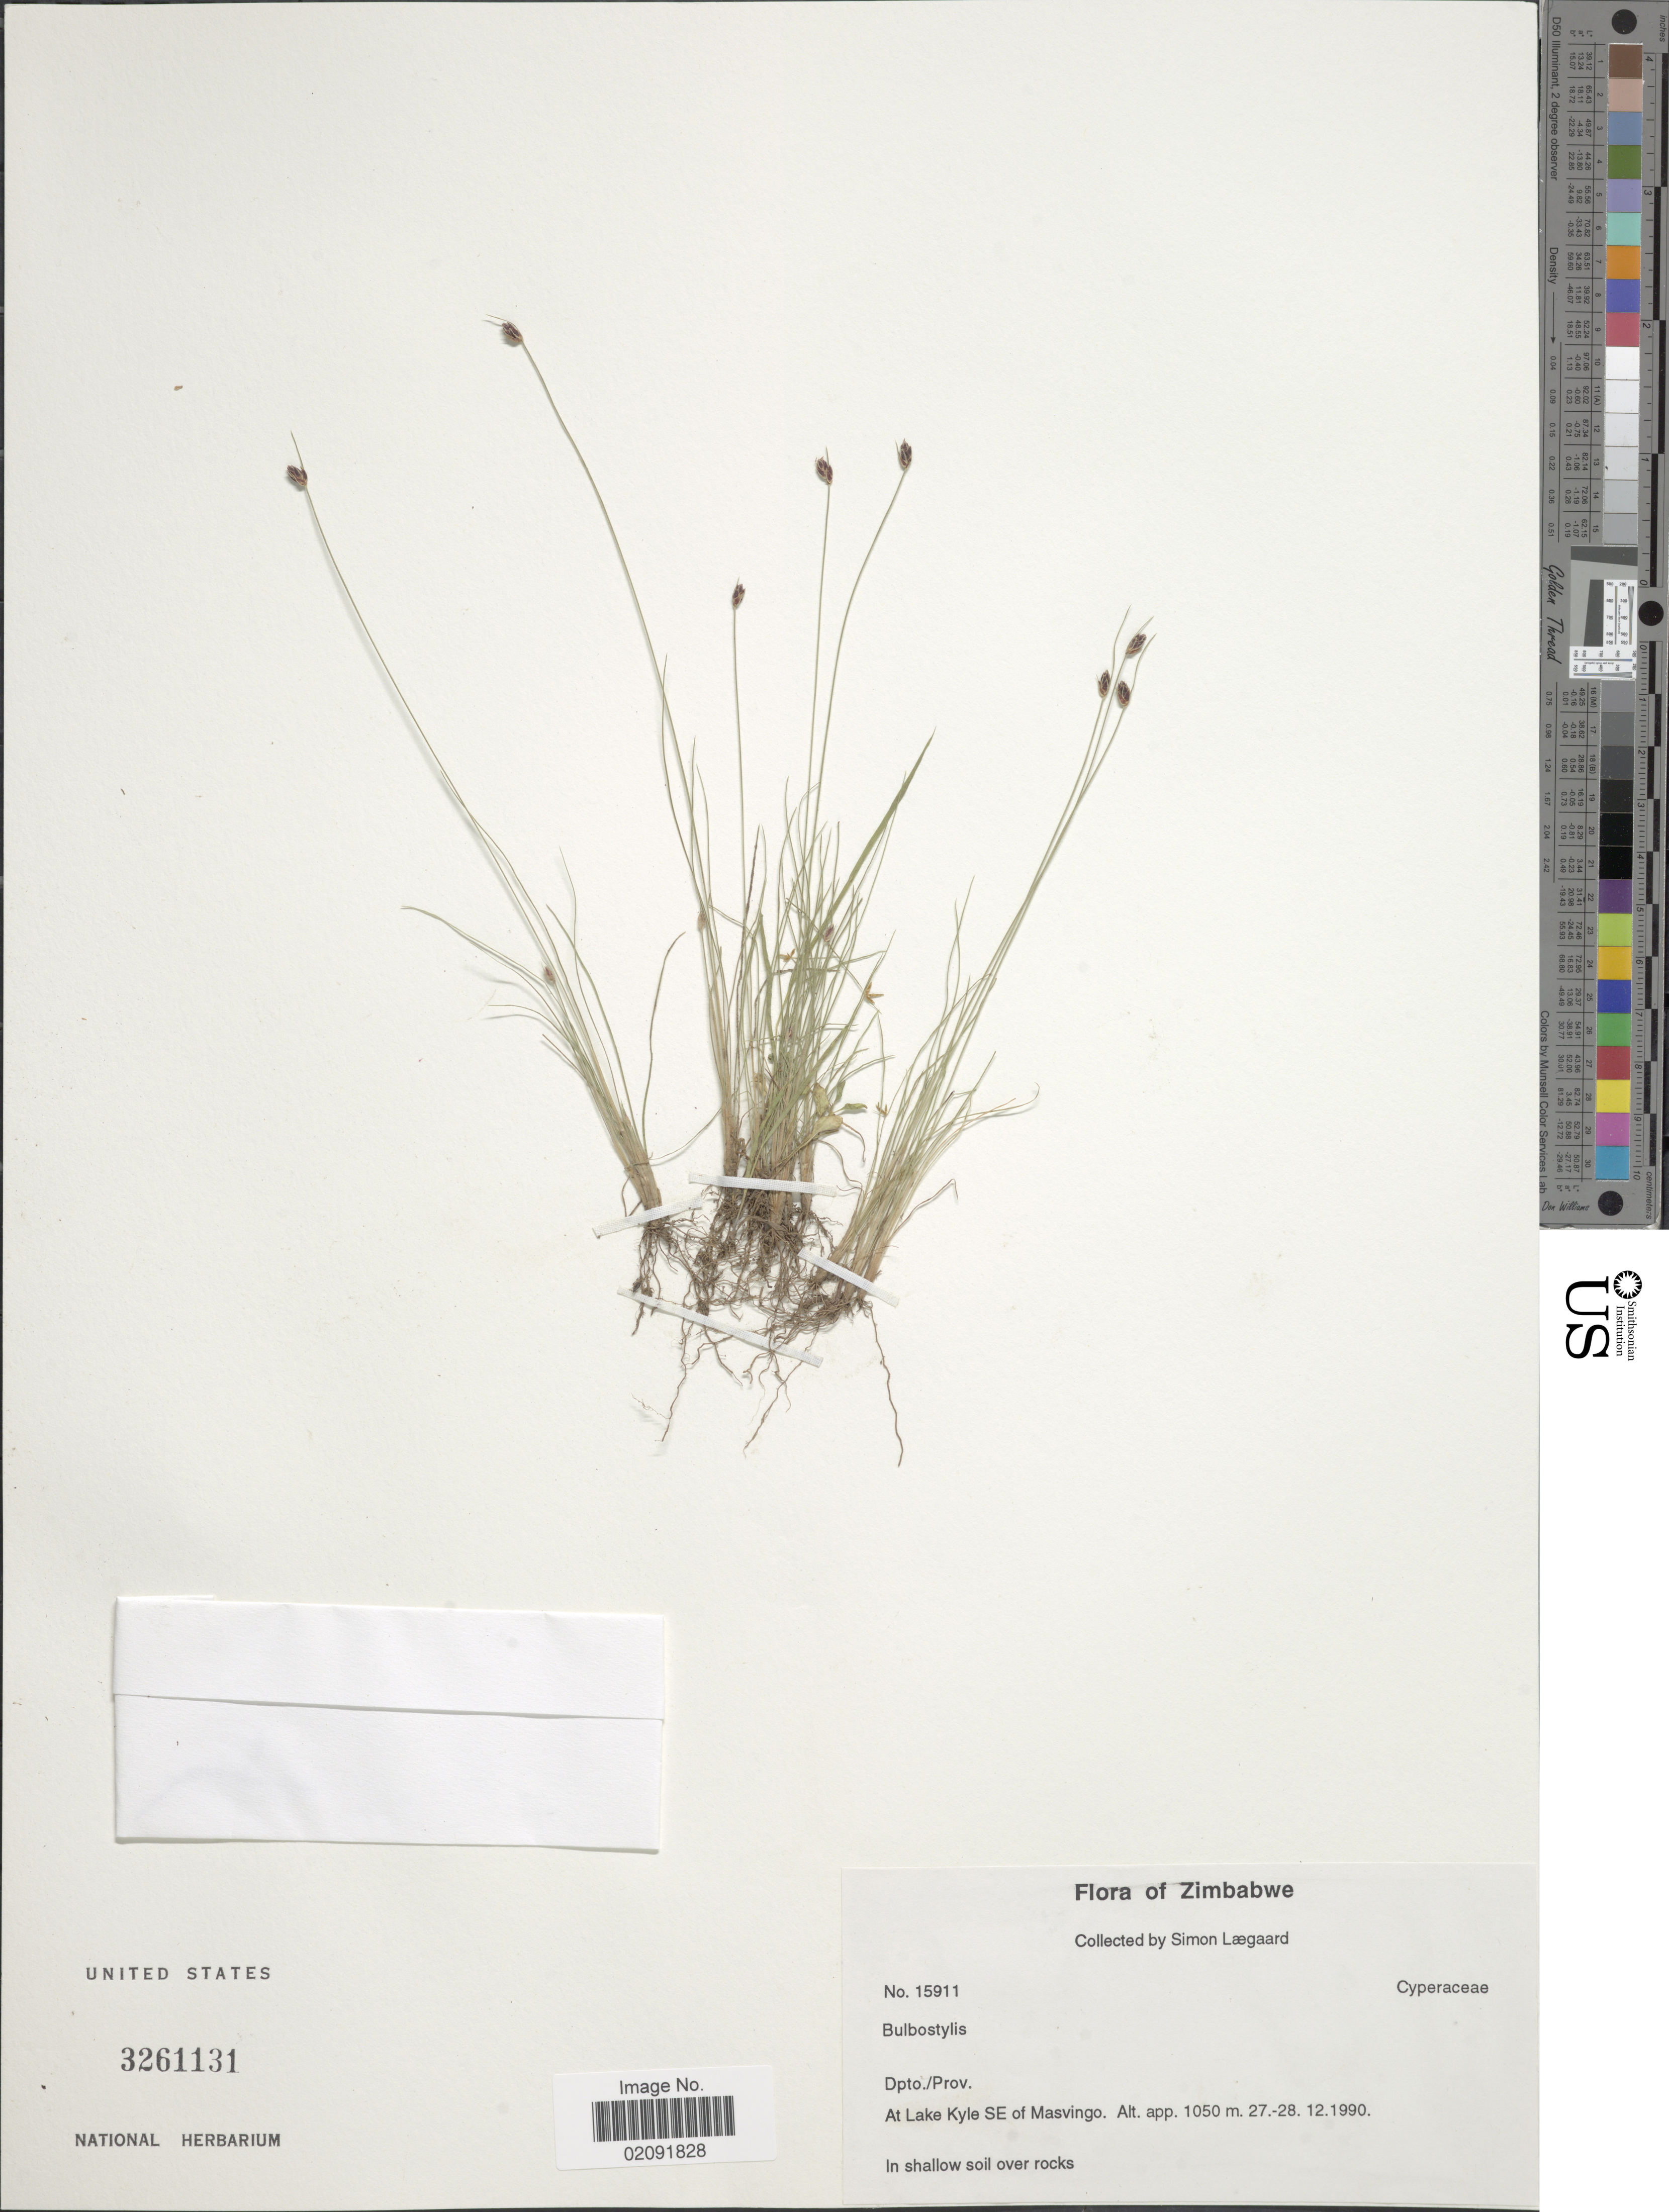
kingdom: Plantae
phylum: Tracheophyta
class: Liliopsida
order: Poales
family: Cyperaceae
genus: Bulbostylis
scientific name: Bulbostylis sp.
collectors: S. Lægaard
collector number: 15911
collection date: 1990-12-27/1990-12-28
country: Zimbabwe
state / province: Masvingo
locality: Dpto/Prov. At Lake Kyle SE of Masvingo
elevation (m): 1050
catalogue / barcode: US 3261131